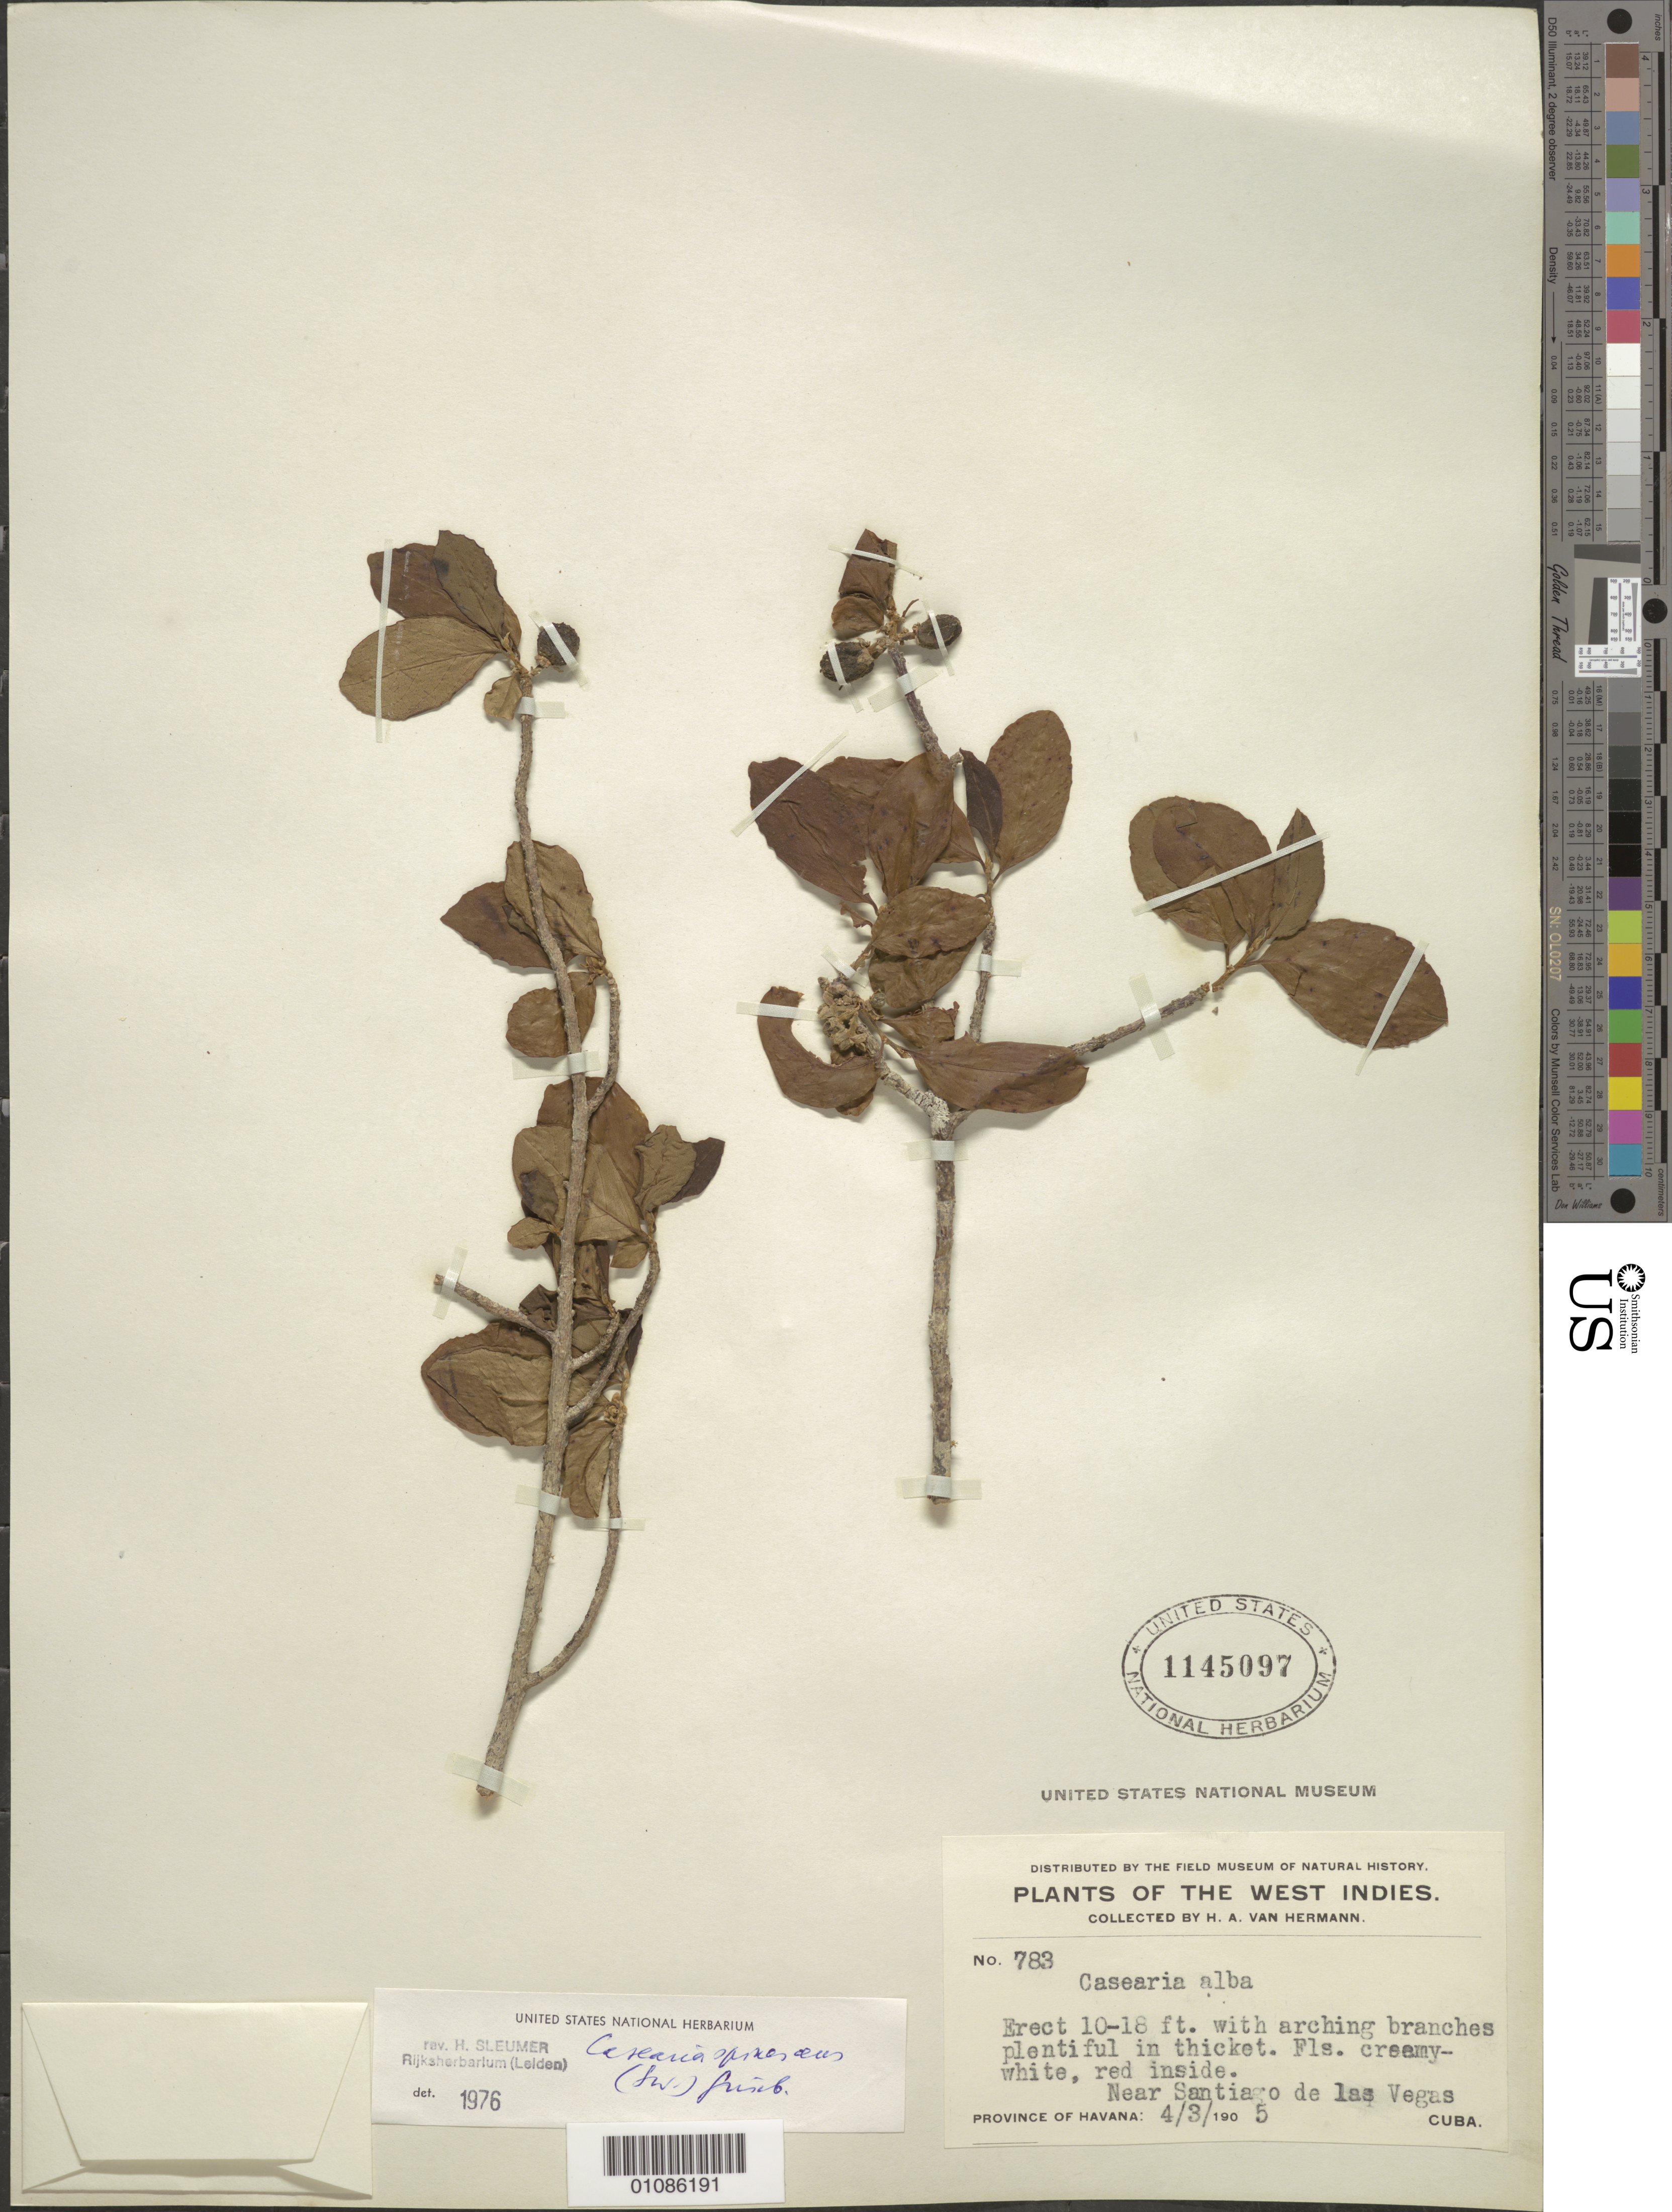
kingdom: Plantae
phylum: Tracheophyta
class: Magnoliopsida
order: Malpighiales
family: Salicaceae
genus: Casearia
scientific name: Casearia alba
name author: A. Rich.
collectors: H. A. Van Hermann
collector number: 783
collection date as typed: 04 Mar 1905 or 03 Apr 1905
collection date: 1905-03-04 or 1905-04-03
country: Cuba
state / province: La Habana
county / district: Municipio Boyeros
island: Cuba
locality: Santiago de las Vegas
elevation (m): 97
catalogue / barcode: US 1145097